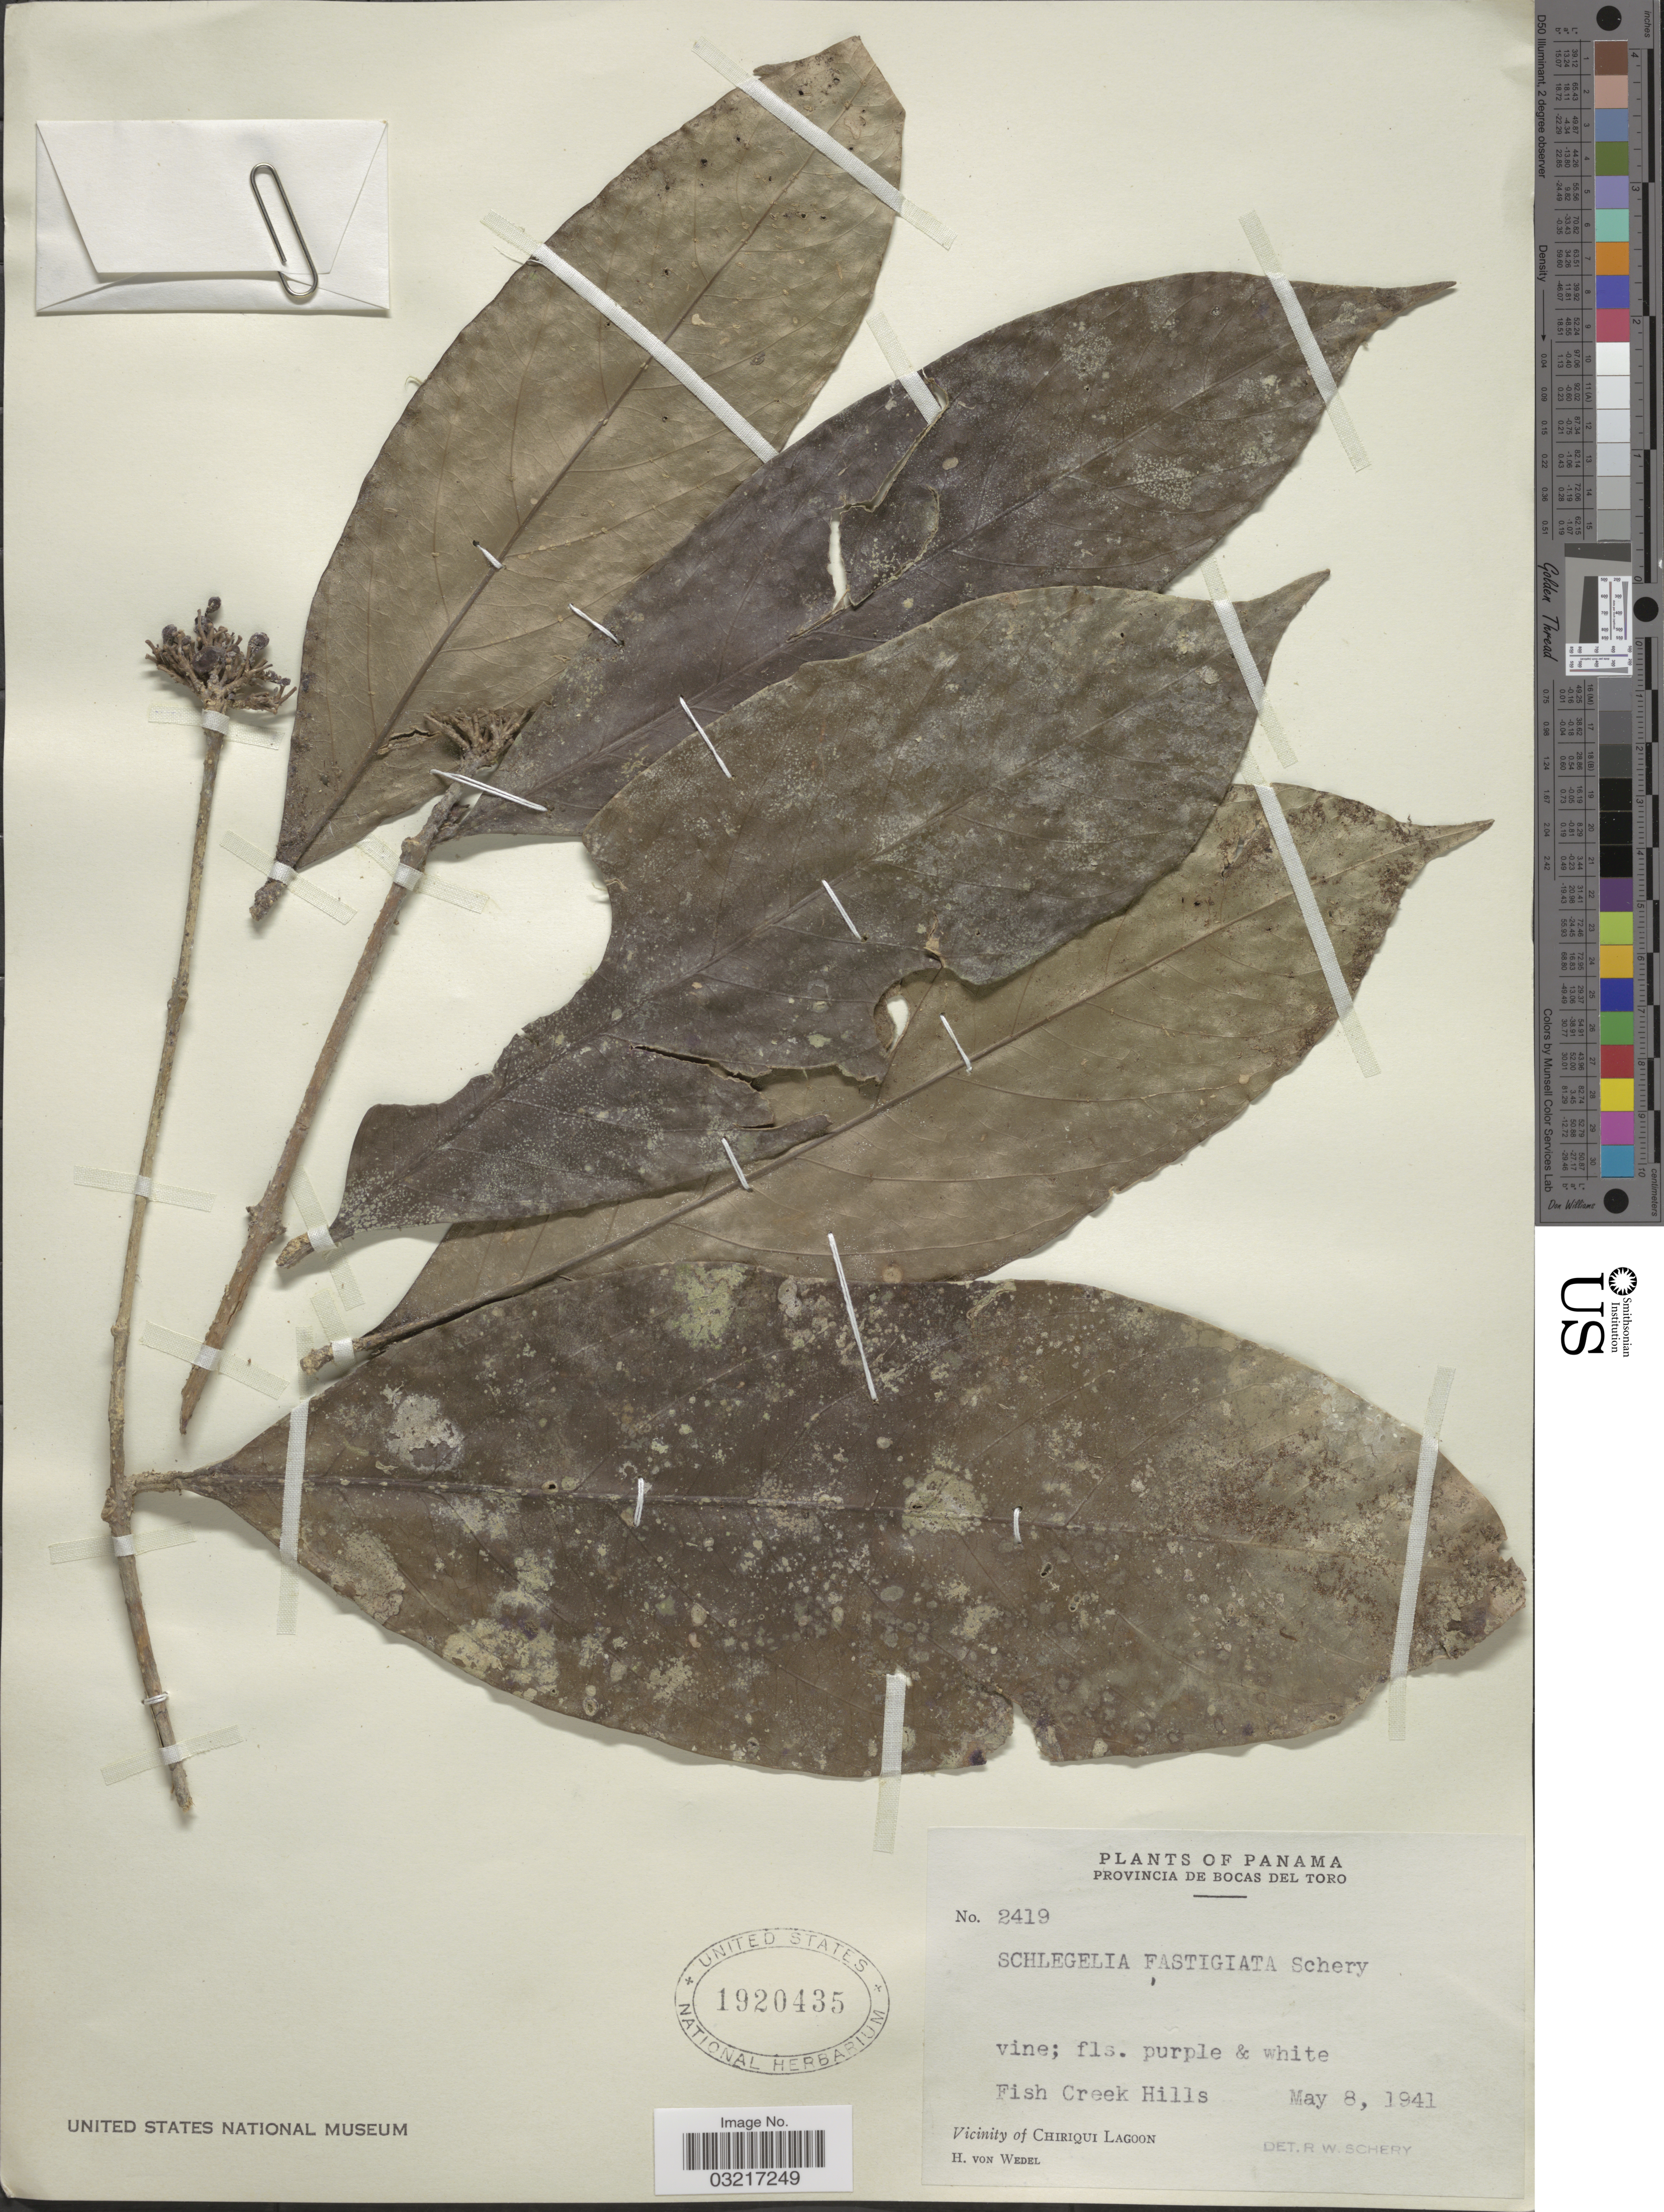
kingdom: Plantae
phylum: Tracheophyta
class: Magnoliopsida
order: Lamiales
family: Schlegeliaceae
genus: Schlegelia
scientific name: Schlegelia fastigiata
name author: Schery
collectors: H. von Wedel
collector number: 2419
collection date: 1941-05-08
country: Panama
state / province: Bocas del Toro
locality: Fish Creek Hills. Vicinity of Chiriqui Lagoon.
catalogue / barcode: US 1920435